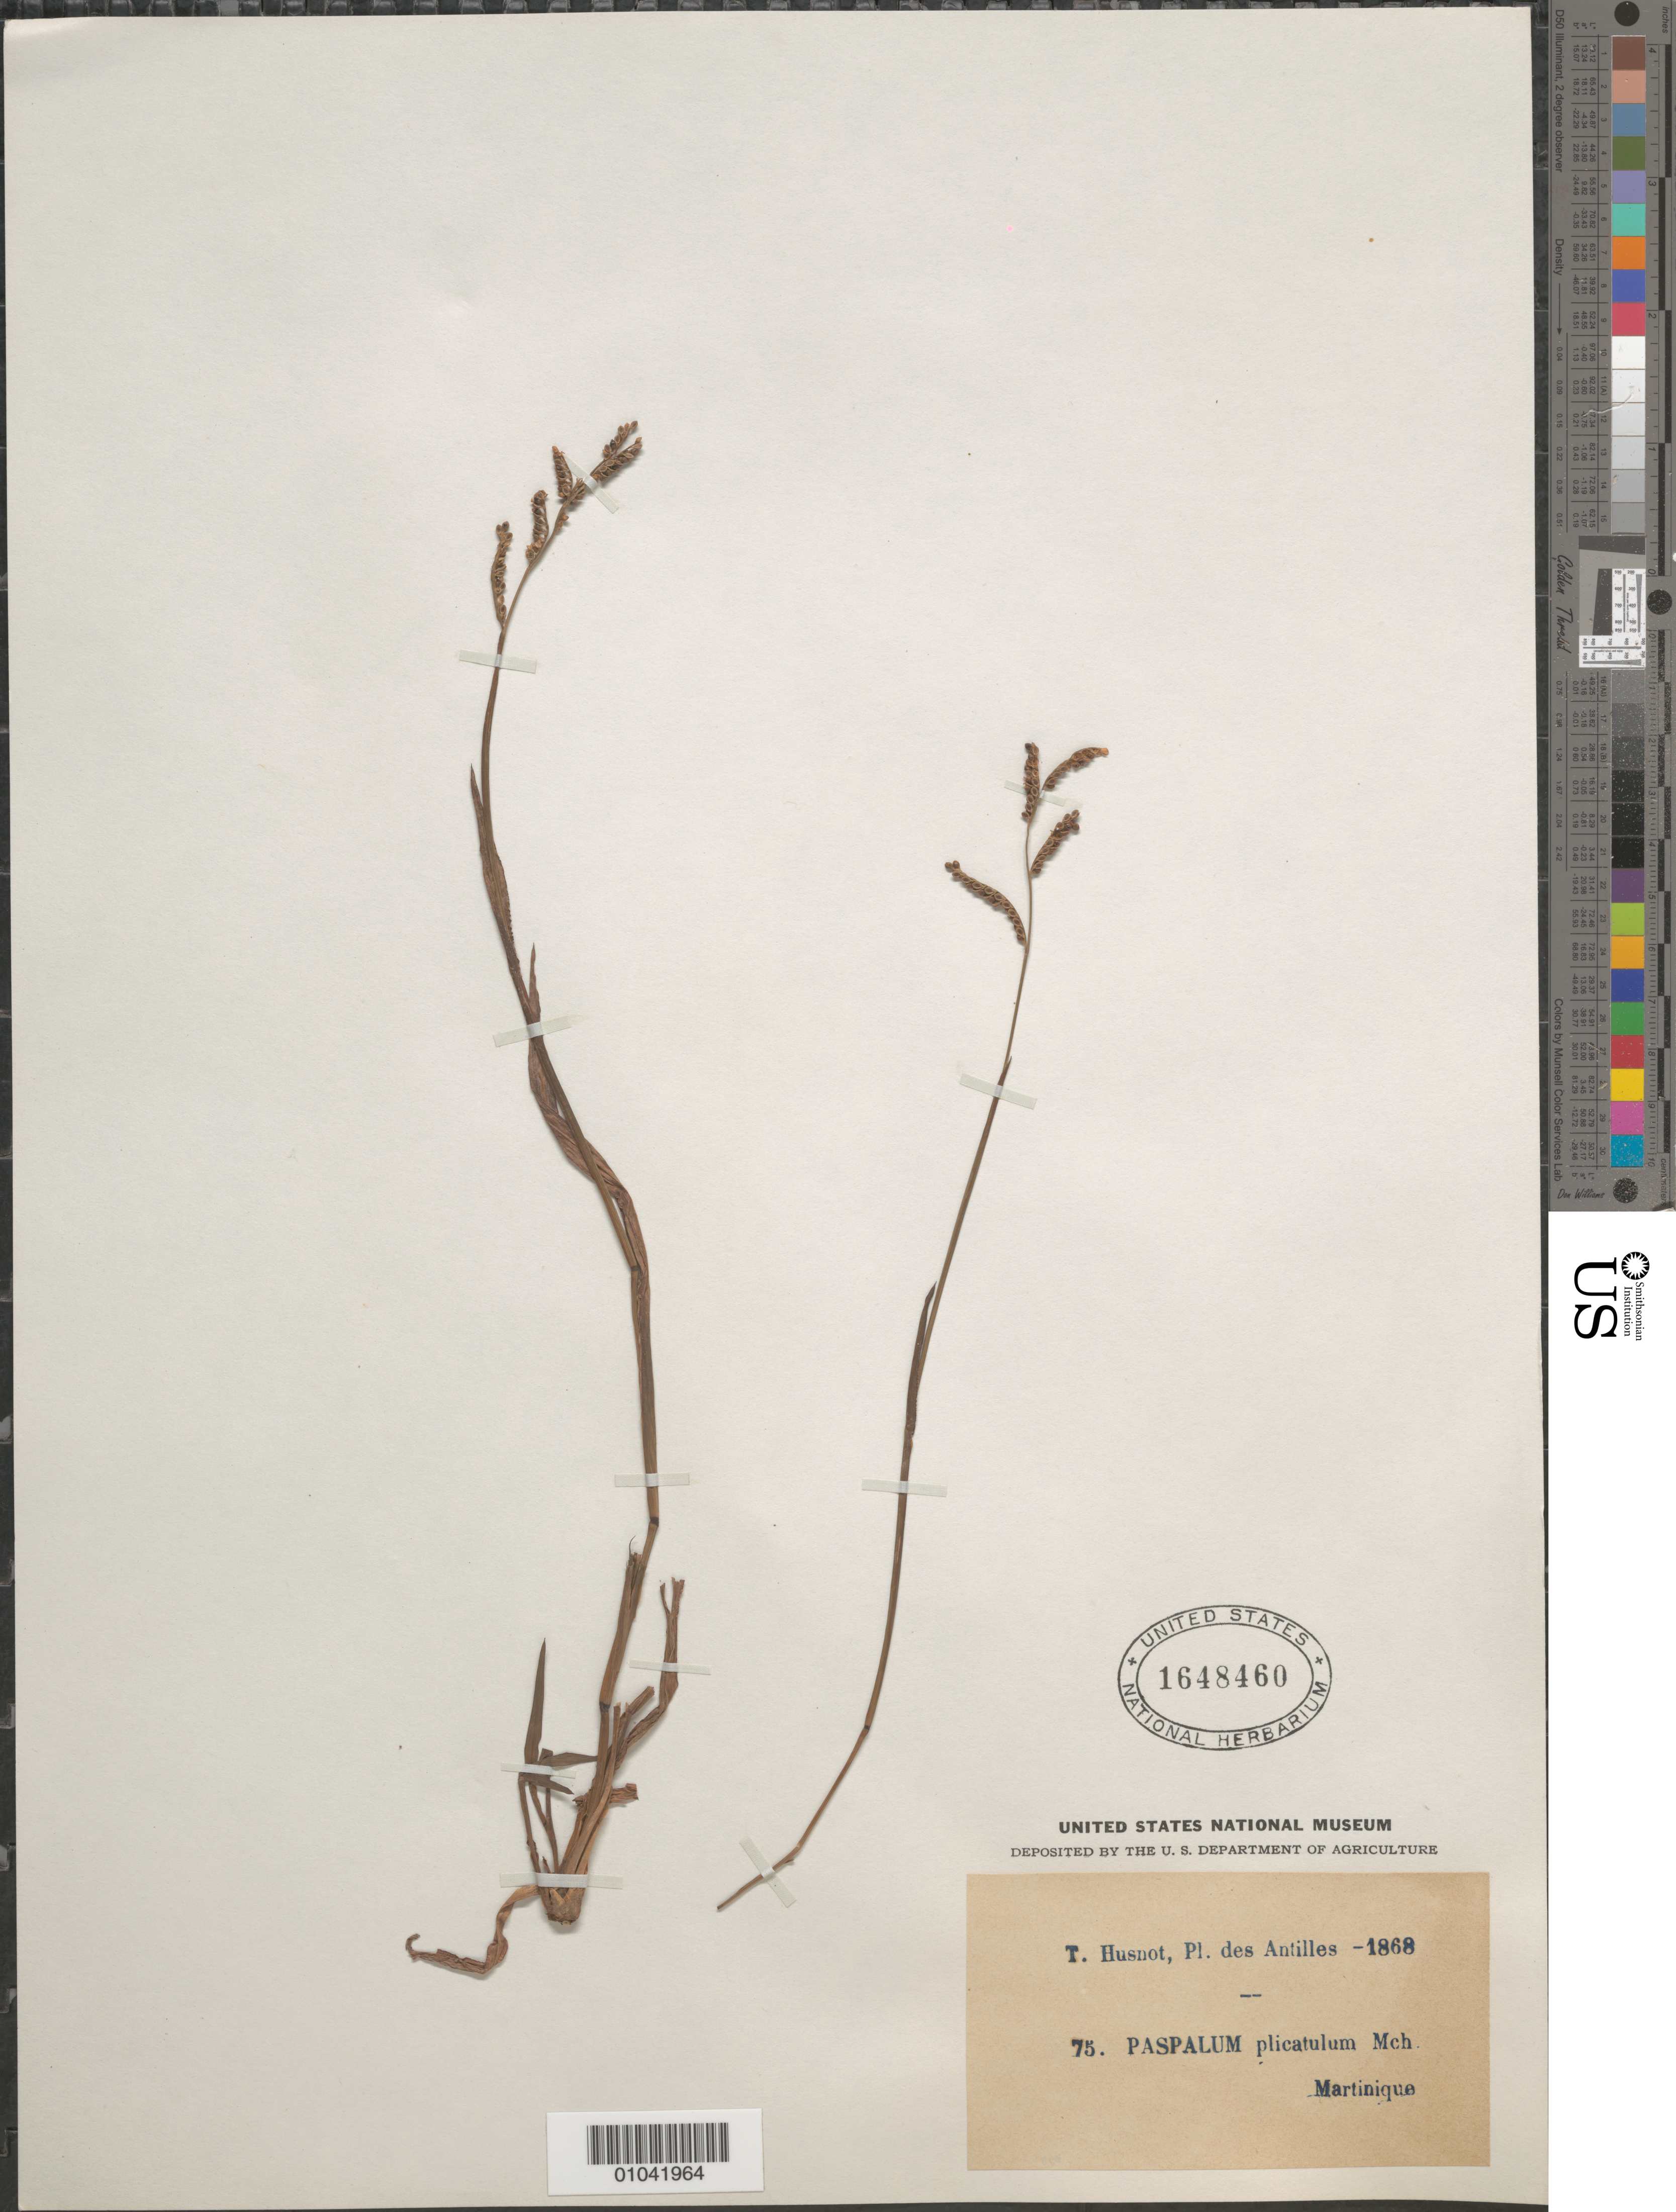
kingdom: Plantae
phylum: Tracheophyta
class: Liliopsida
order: Poales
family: Poaceae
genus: Paspalum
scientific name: Paspalum plicatulum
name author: Michx.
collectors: P. T. Husnot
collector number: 75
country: Martinique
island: Martinique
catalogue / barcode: US 1648460